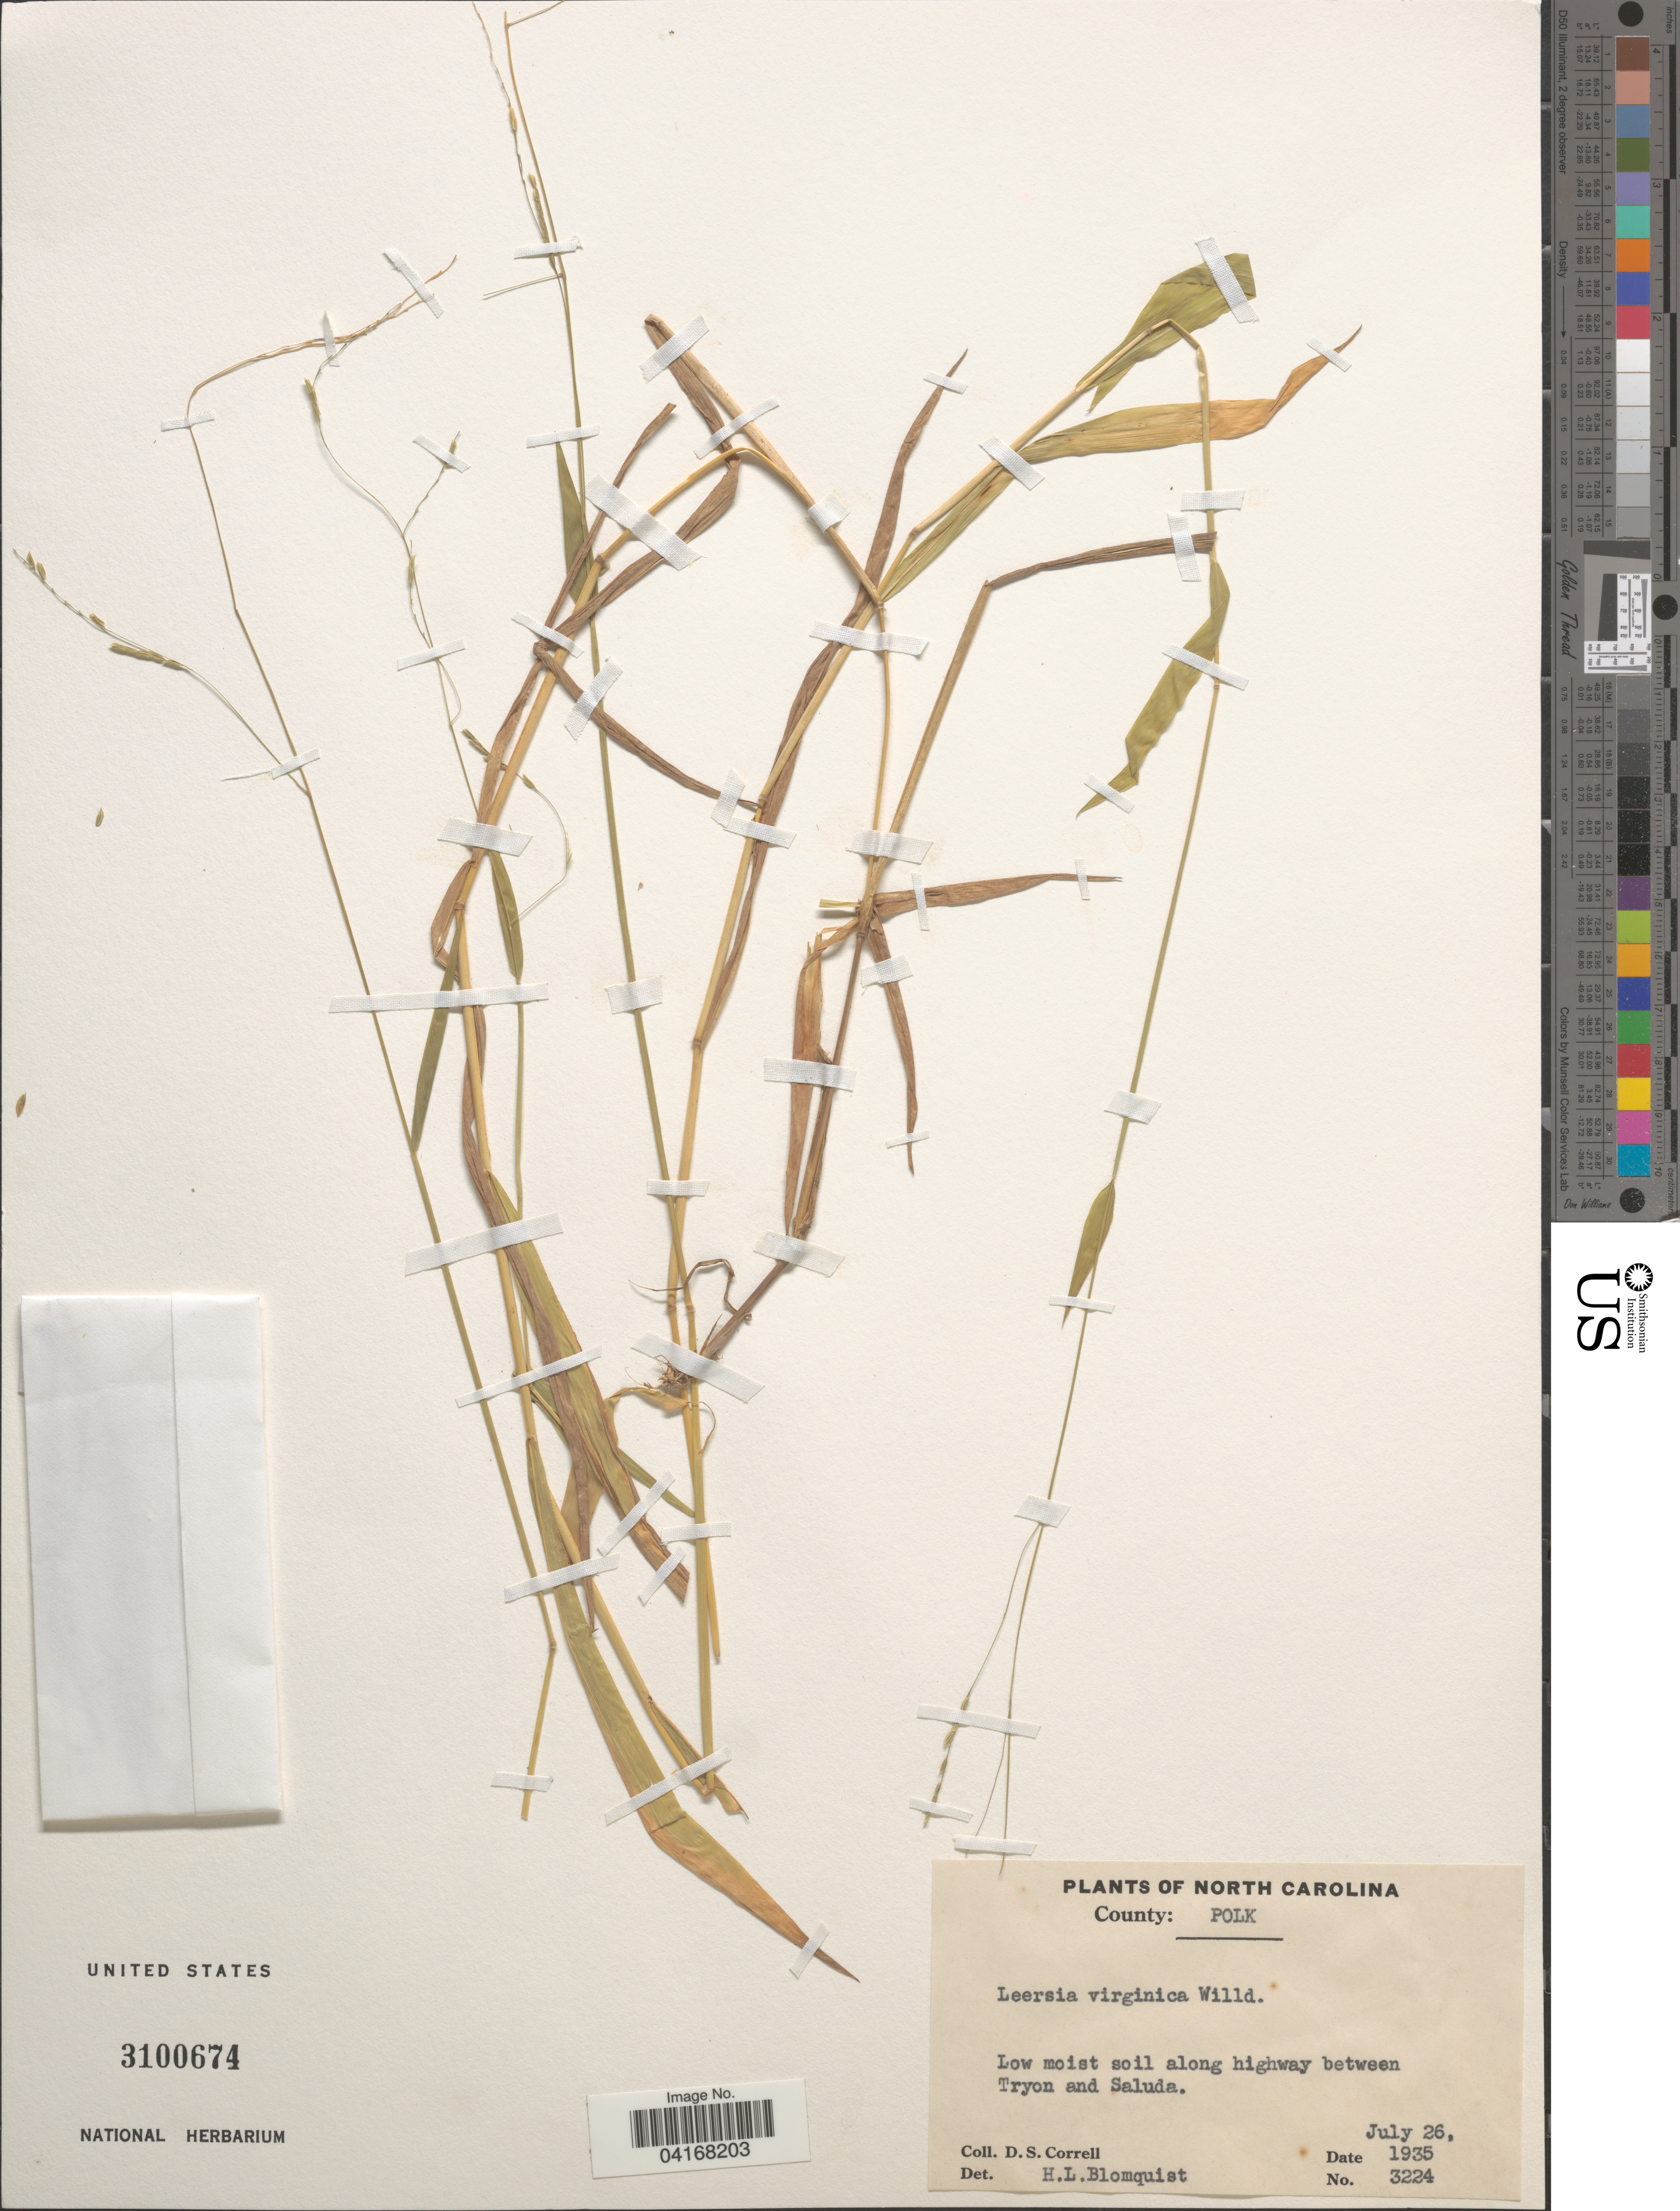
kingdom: Plantae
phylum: Tracheophyta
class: Liliopsida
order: Poales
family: Poaceae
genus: Leersia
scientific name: Leersia virginica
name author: Willd.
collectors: D. S. Correll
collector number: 3224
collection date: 1935-07-26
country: United States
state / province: North Carolina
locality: County: Polk. Low moist soil along highway between Tryon and Saluda.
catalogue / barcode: US 3100674